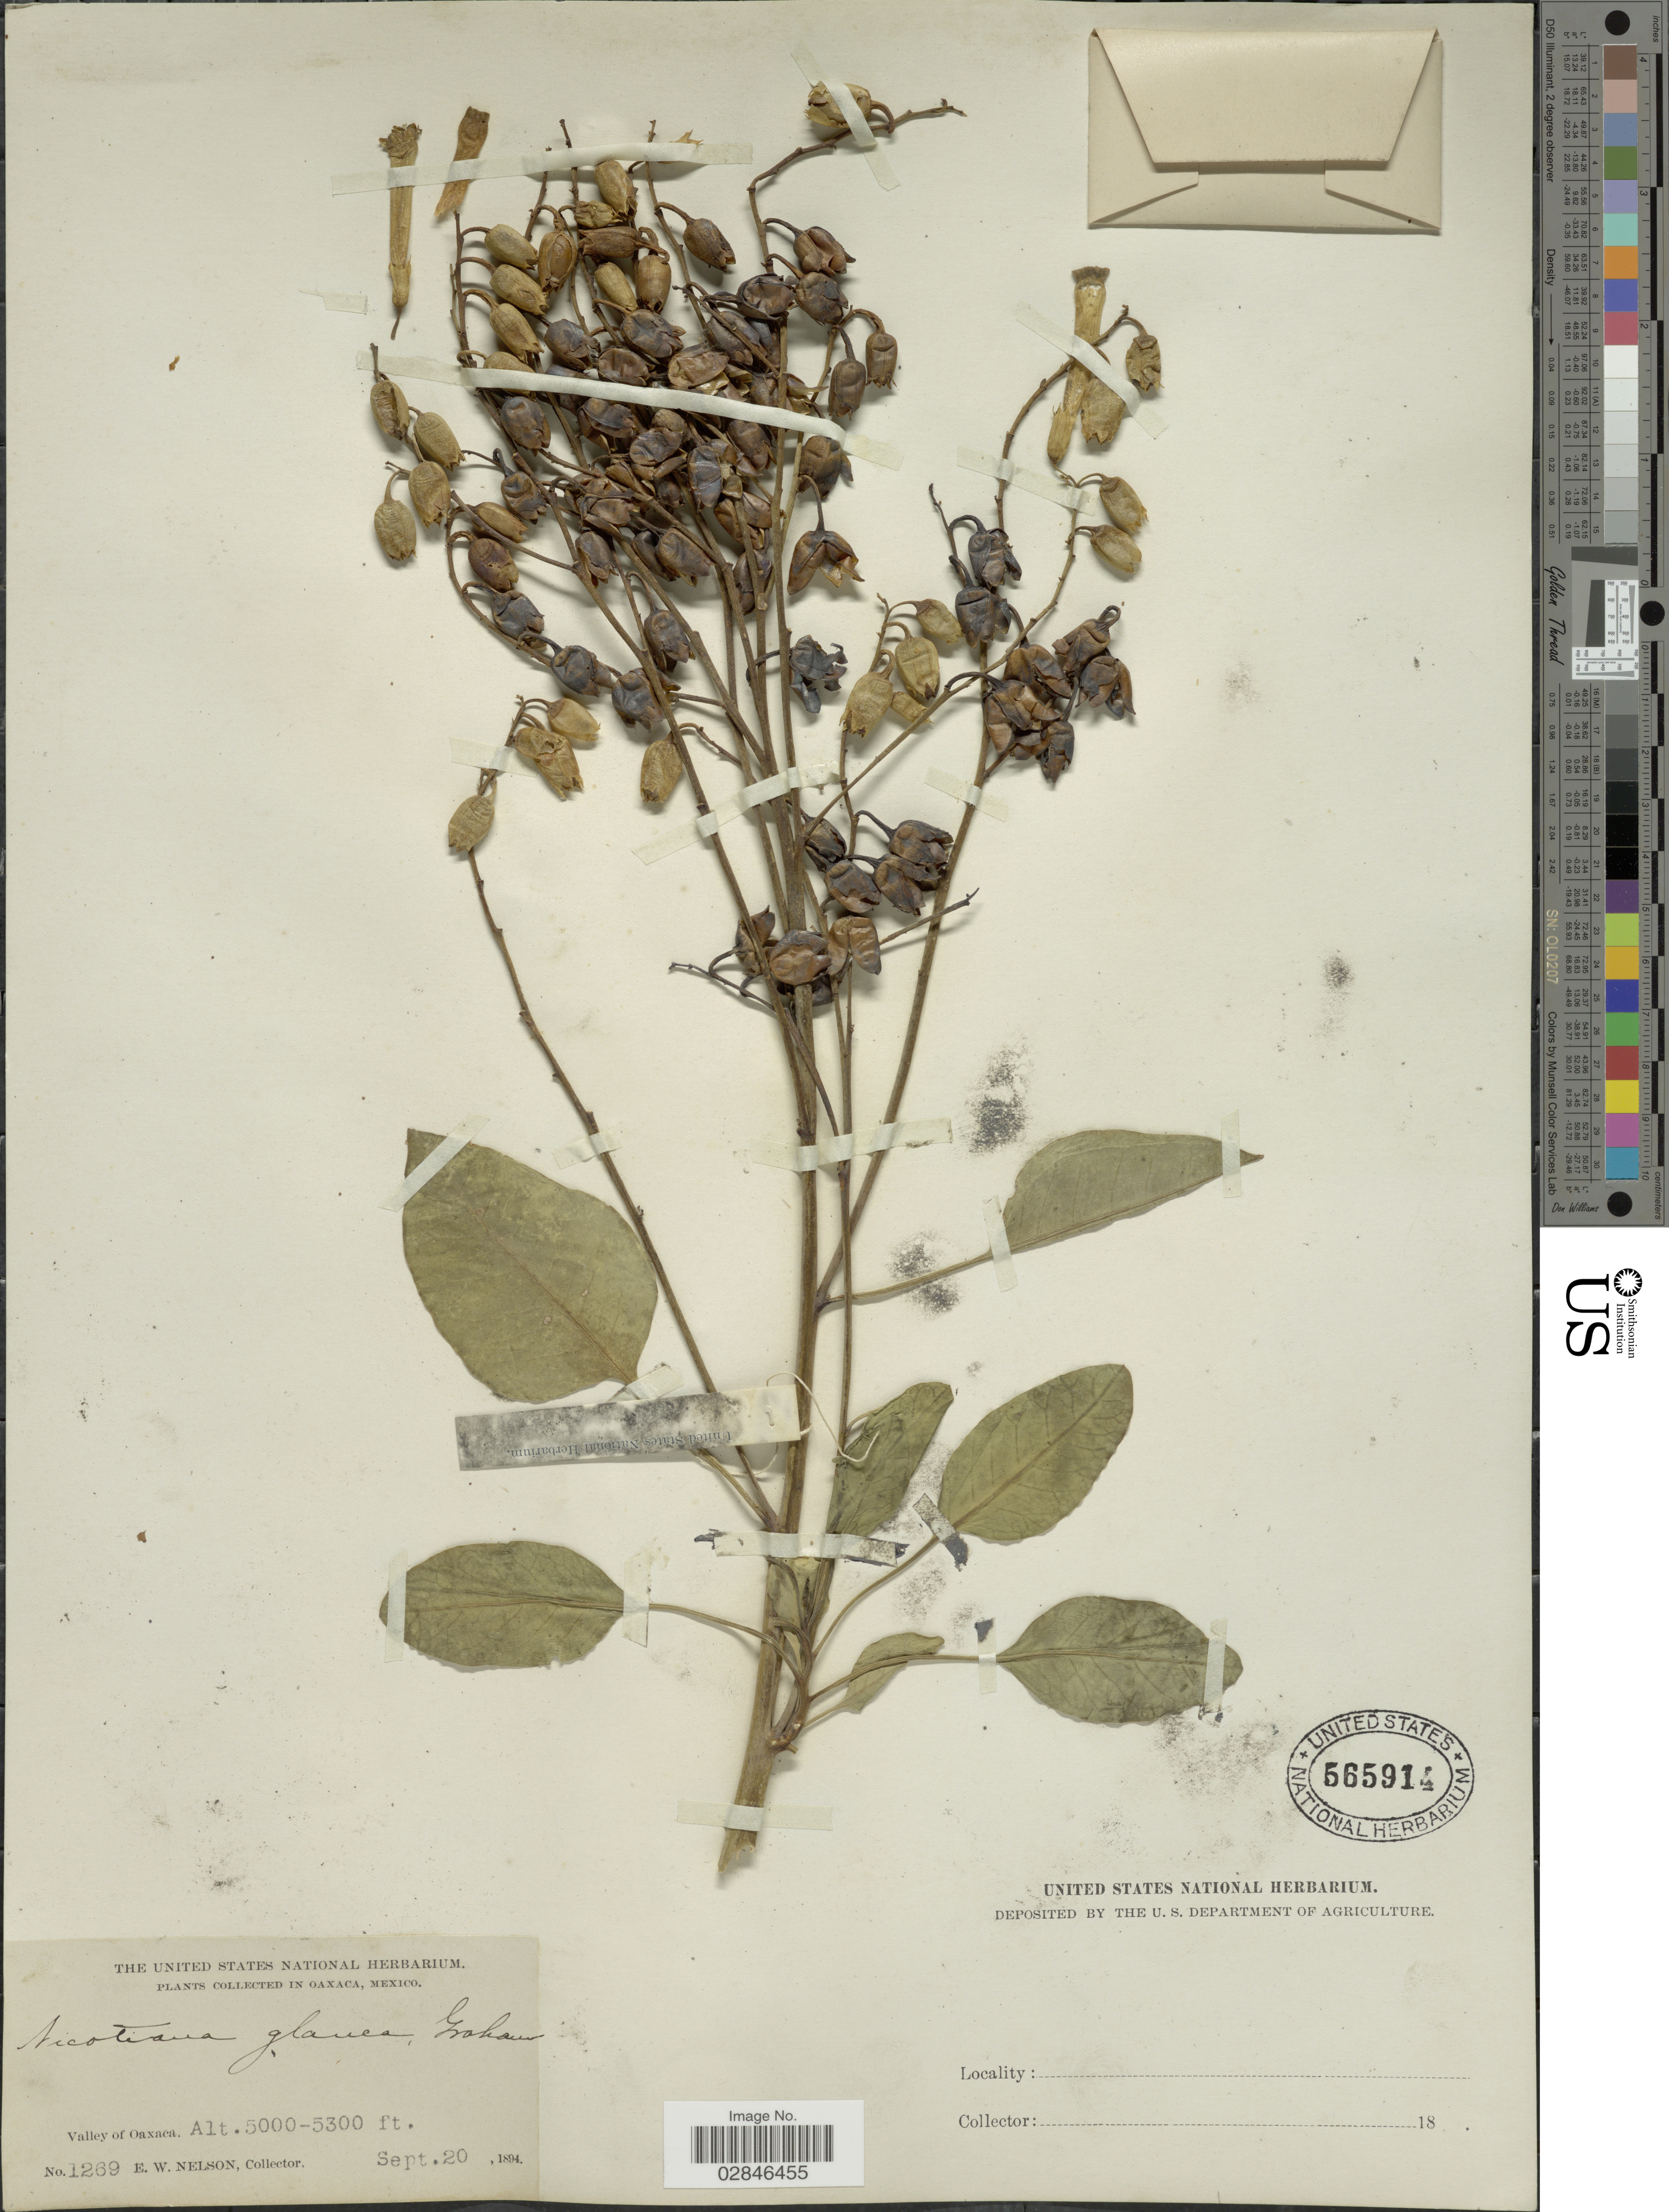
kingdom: Plantae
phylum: Tracheophyta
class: Magnoliopsida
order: Solanales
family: Solanaceae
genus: Nicotiana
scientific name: Nicotiana glauca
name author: Graham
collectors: E. W. Nelson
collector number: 1269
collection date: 1894-09-20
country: Mexico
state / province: Oaxaca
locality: Valley of Oaxaca.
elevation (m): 1524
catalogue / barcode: US 565914